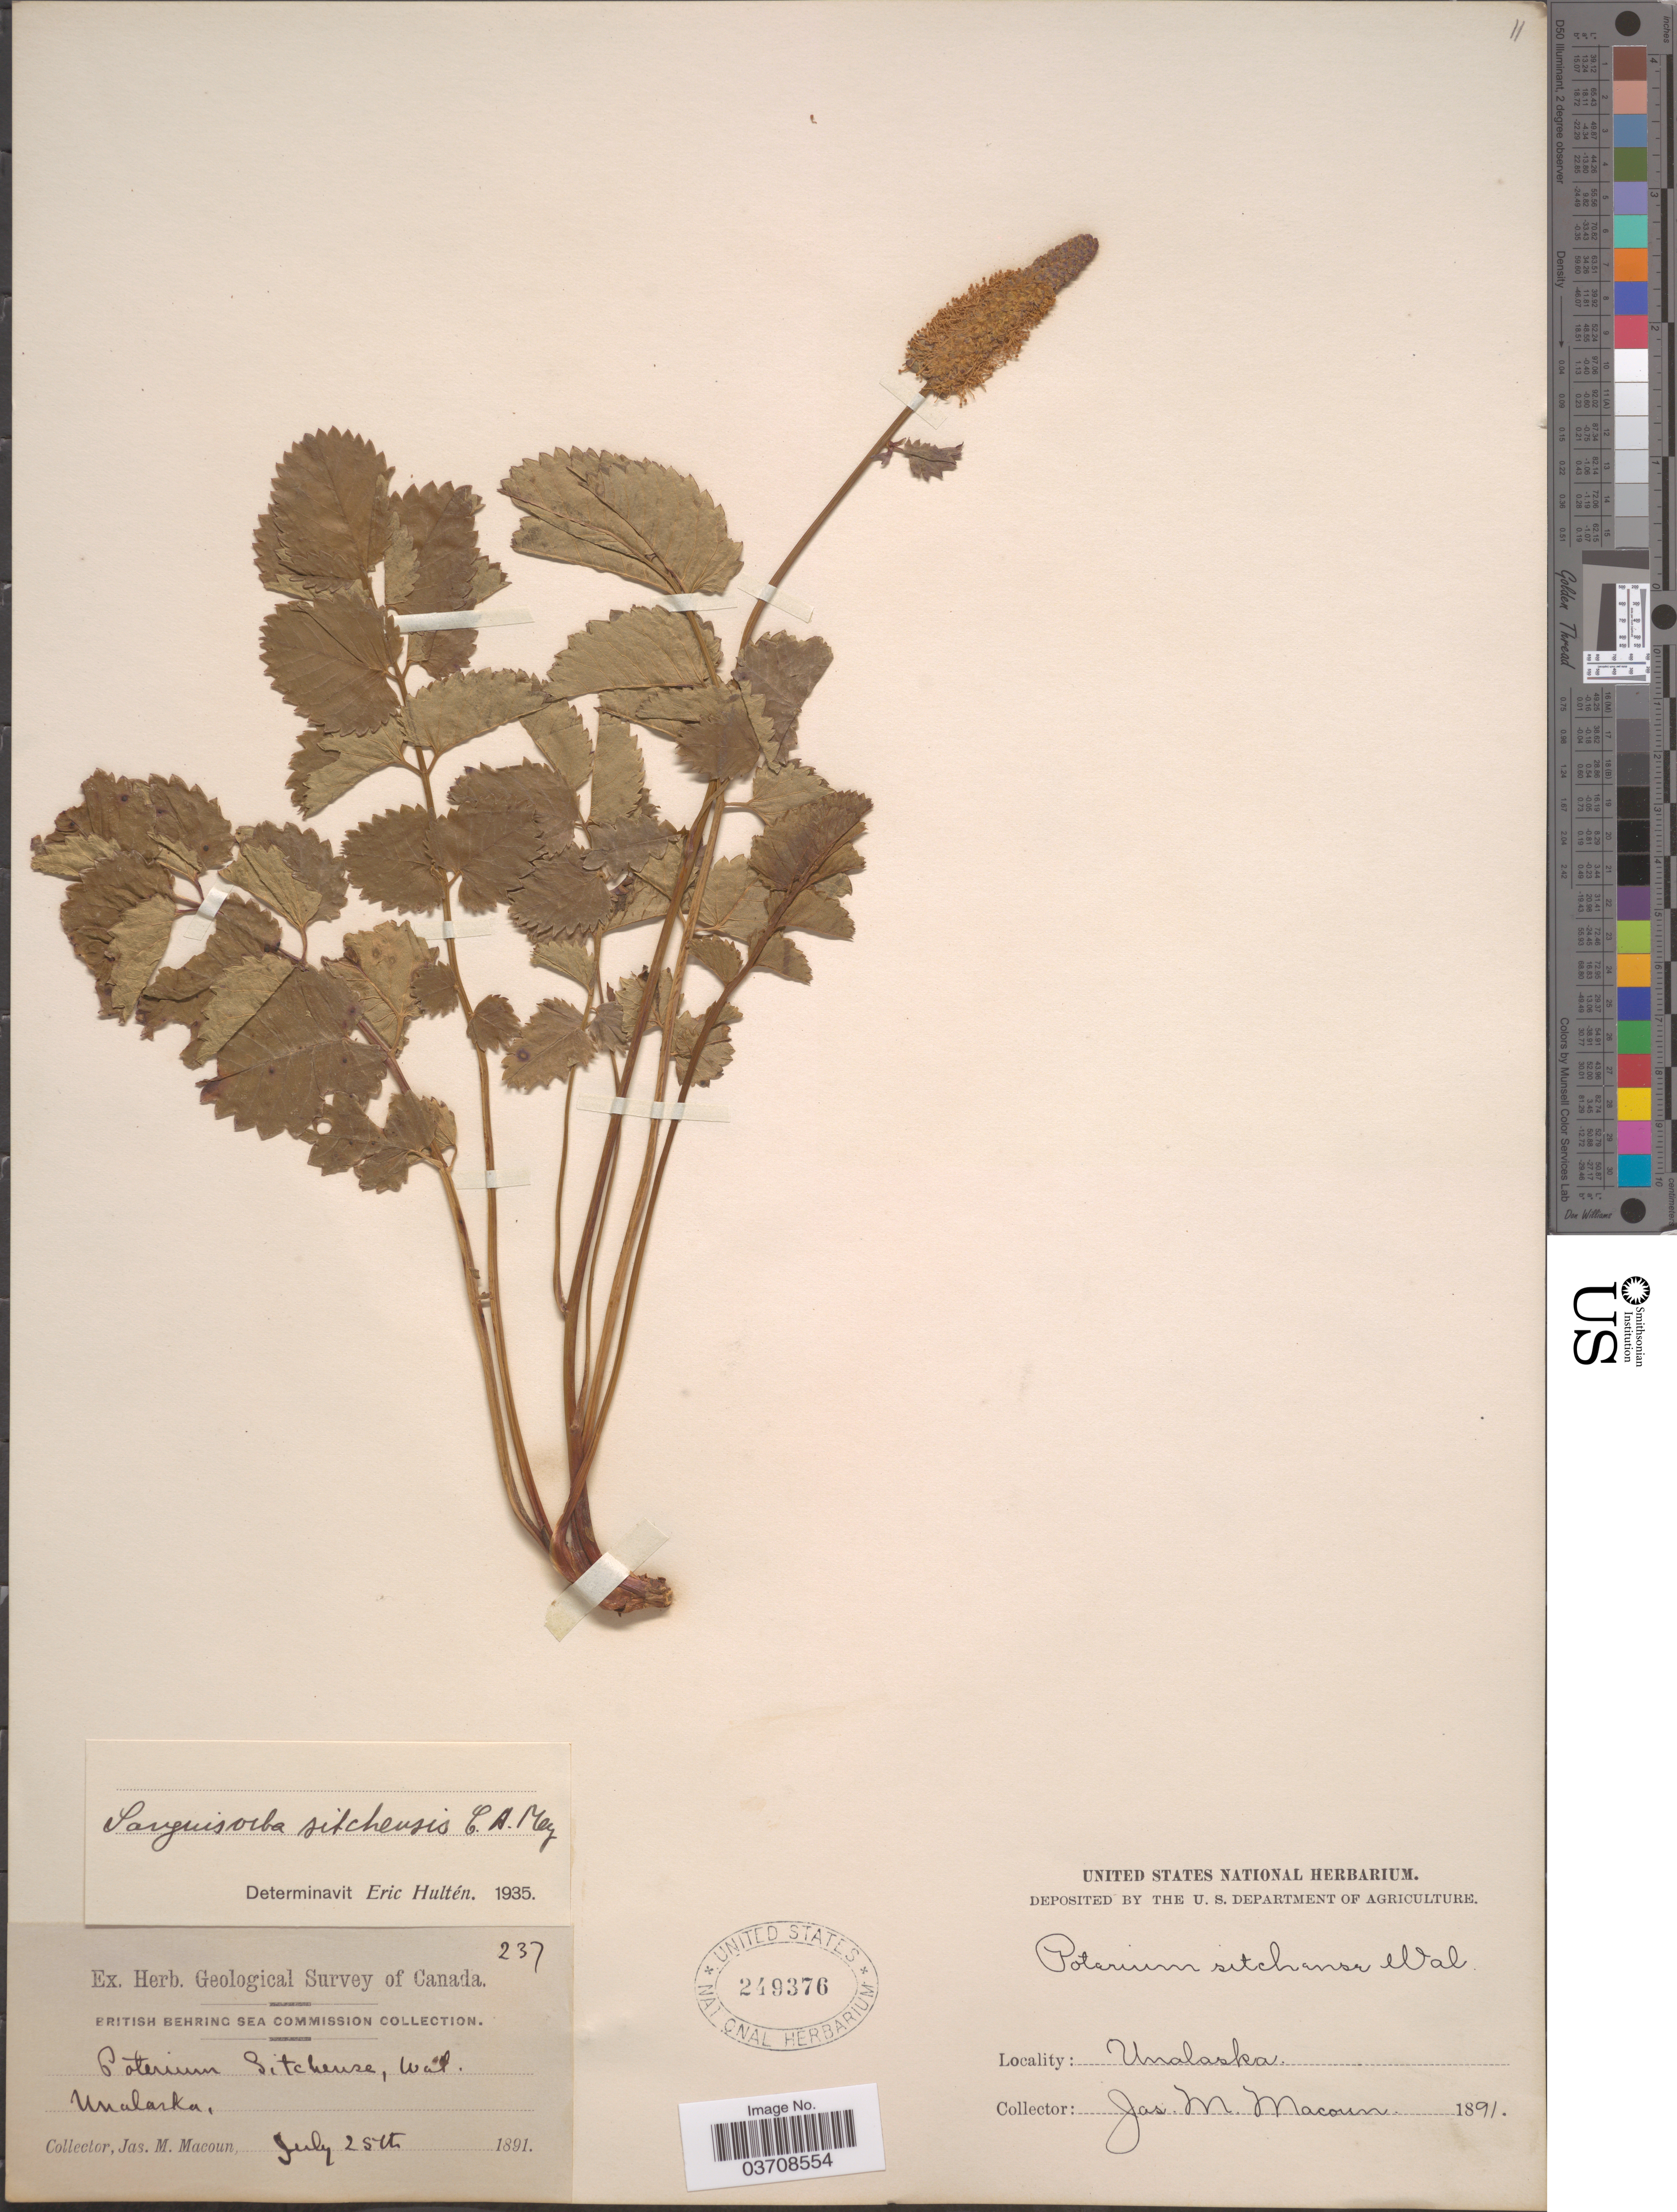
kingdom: Plantae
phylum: Tracheophyta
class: Magnoliopsida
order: Rosales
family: Rosaceae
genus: Sanguisorba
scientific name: Sanguisorba stipulata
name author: Raf.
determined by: Strong, Mark T., (BOT), Smithsonian Institution - National Museum of Natural History (UNITED STATES)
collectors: J. M. Macoun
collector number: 237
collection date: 1891-07-25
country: United States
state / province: Alaska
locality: Unalaska.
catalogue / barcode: US 249376